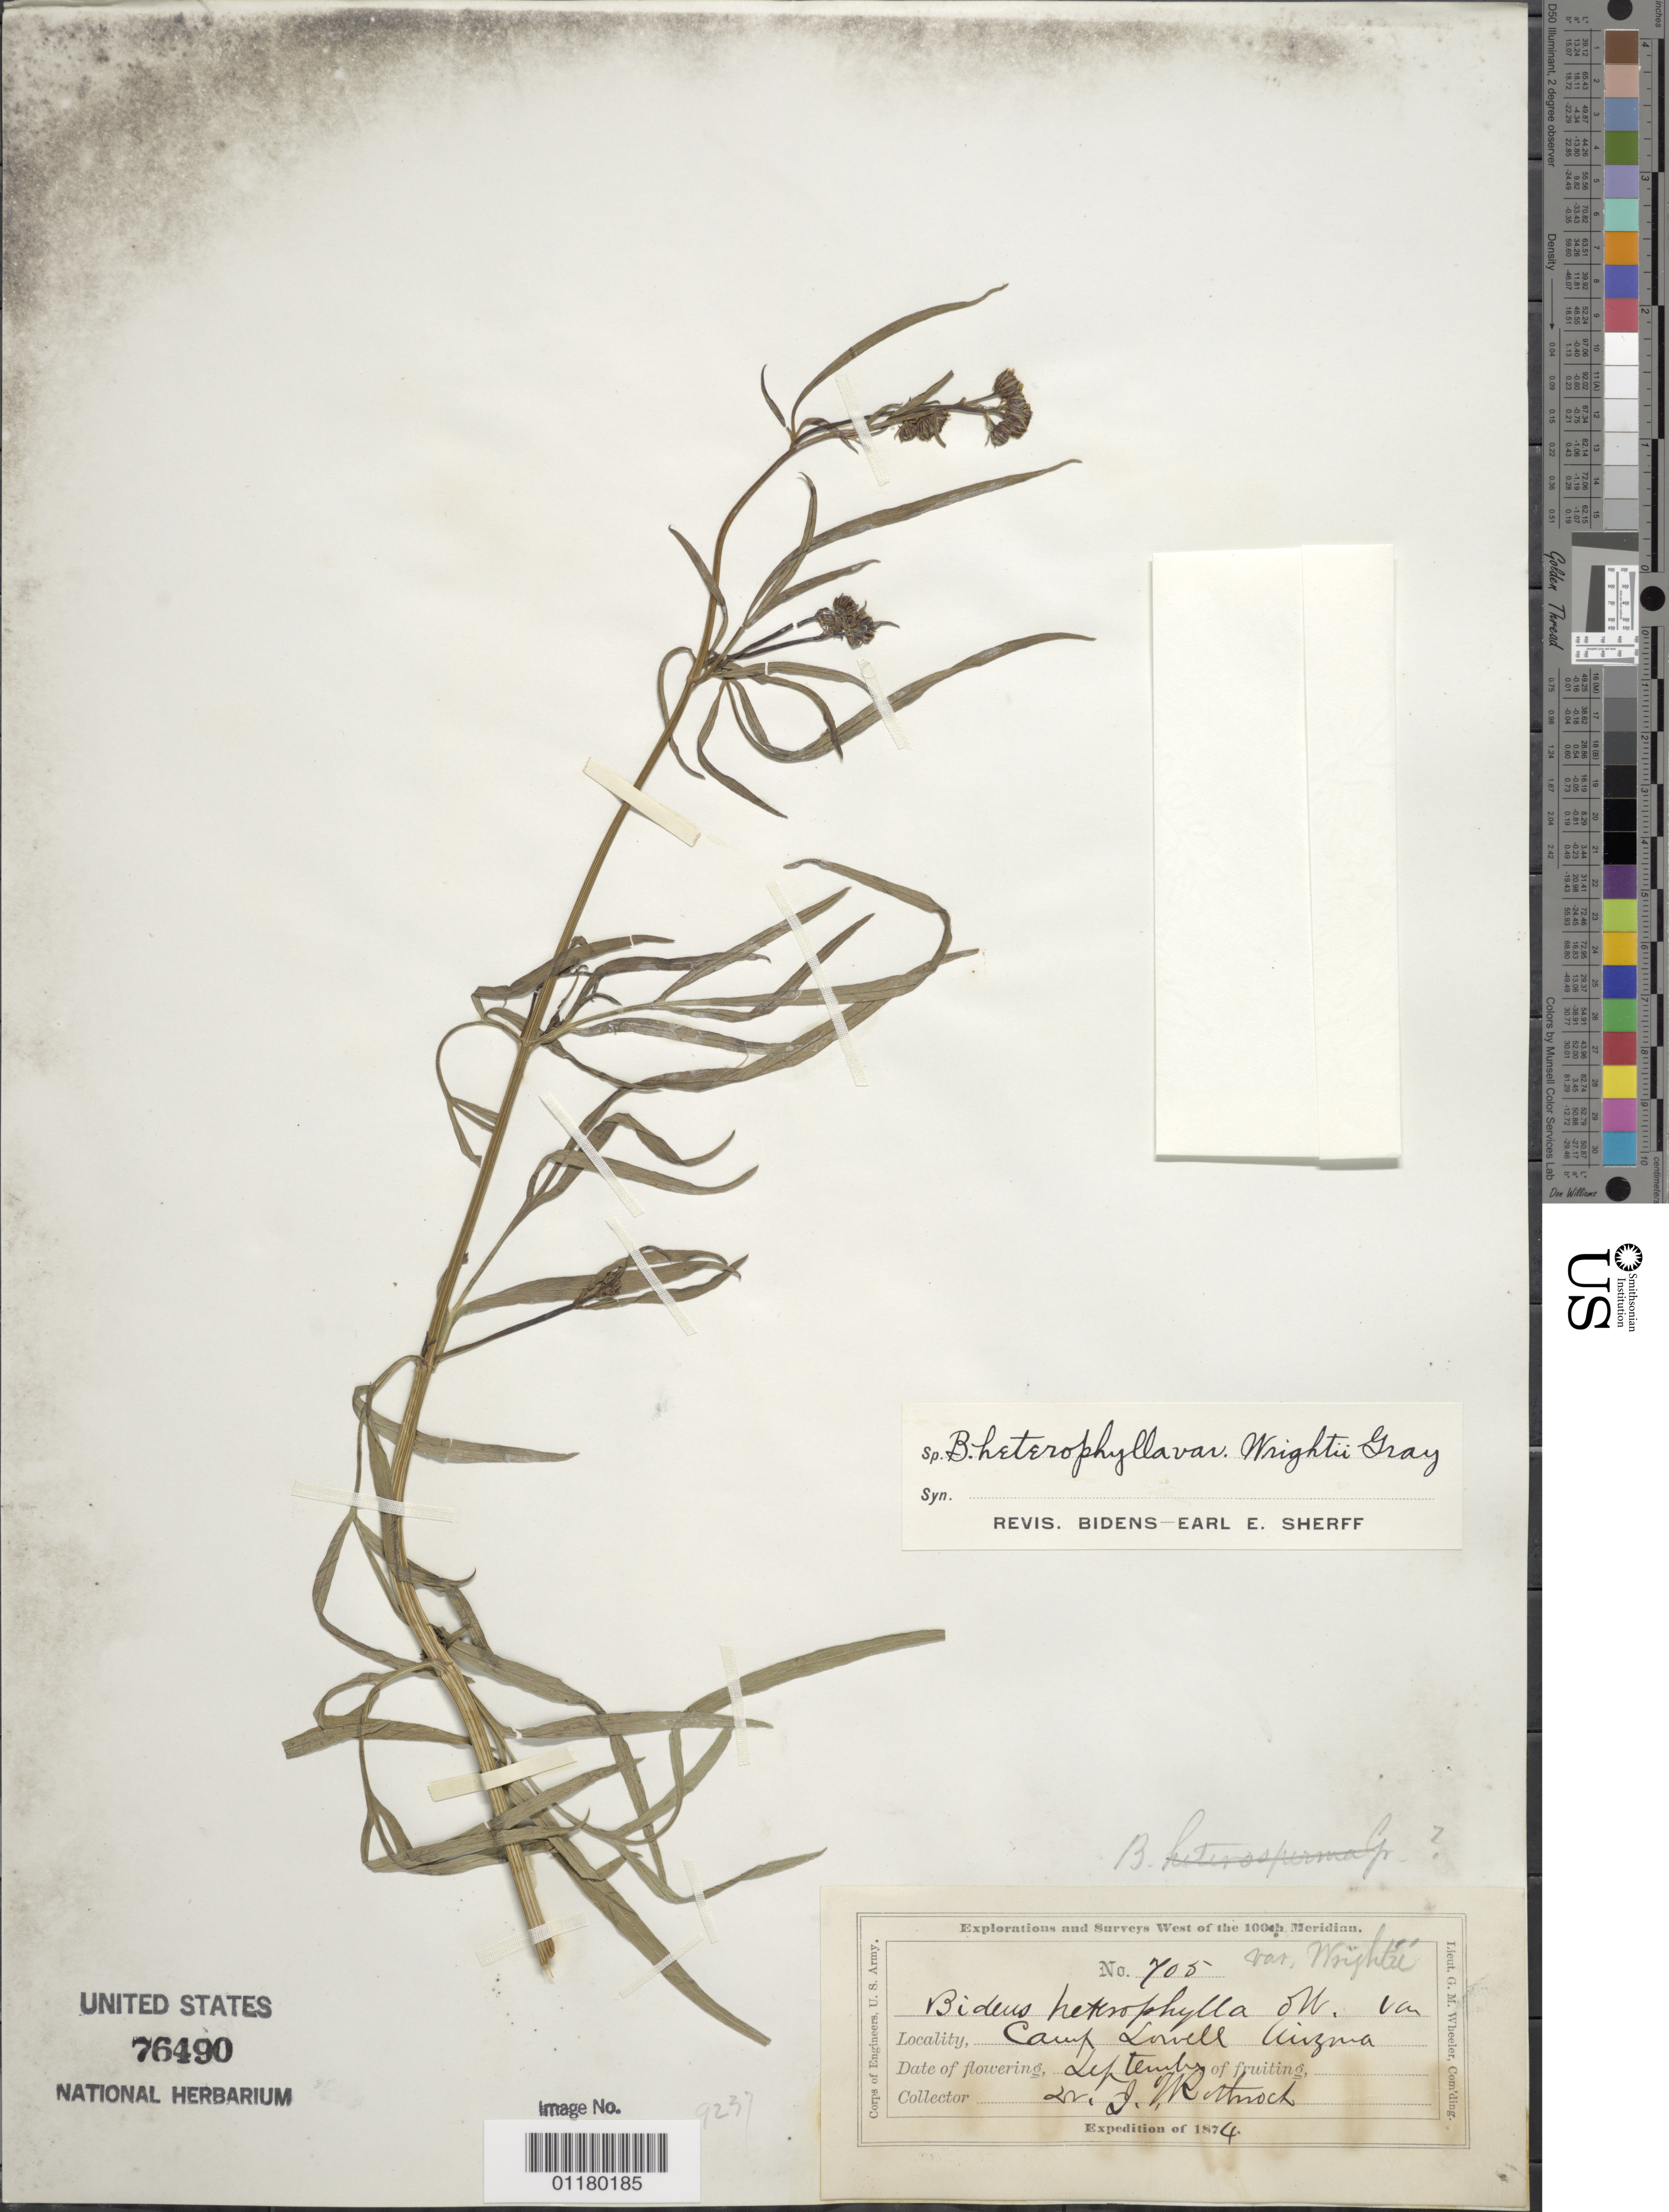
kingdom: Plantae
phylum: Tracheophyta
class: Magnoliopsida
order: Asterales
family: Asteraceae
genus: Bidens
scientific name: Bidens heterosperma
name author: A. Gray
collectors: J. T. Rothrock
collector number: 705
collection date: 1874-09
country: United States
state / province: Arizona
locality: Camp Lowell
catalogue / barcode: US 76490